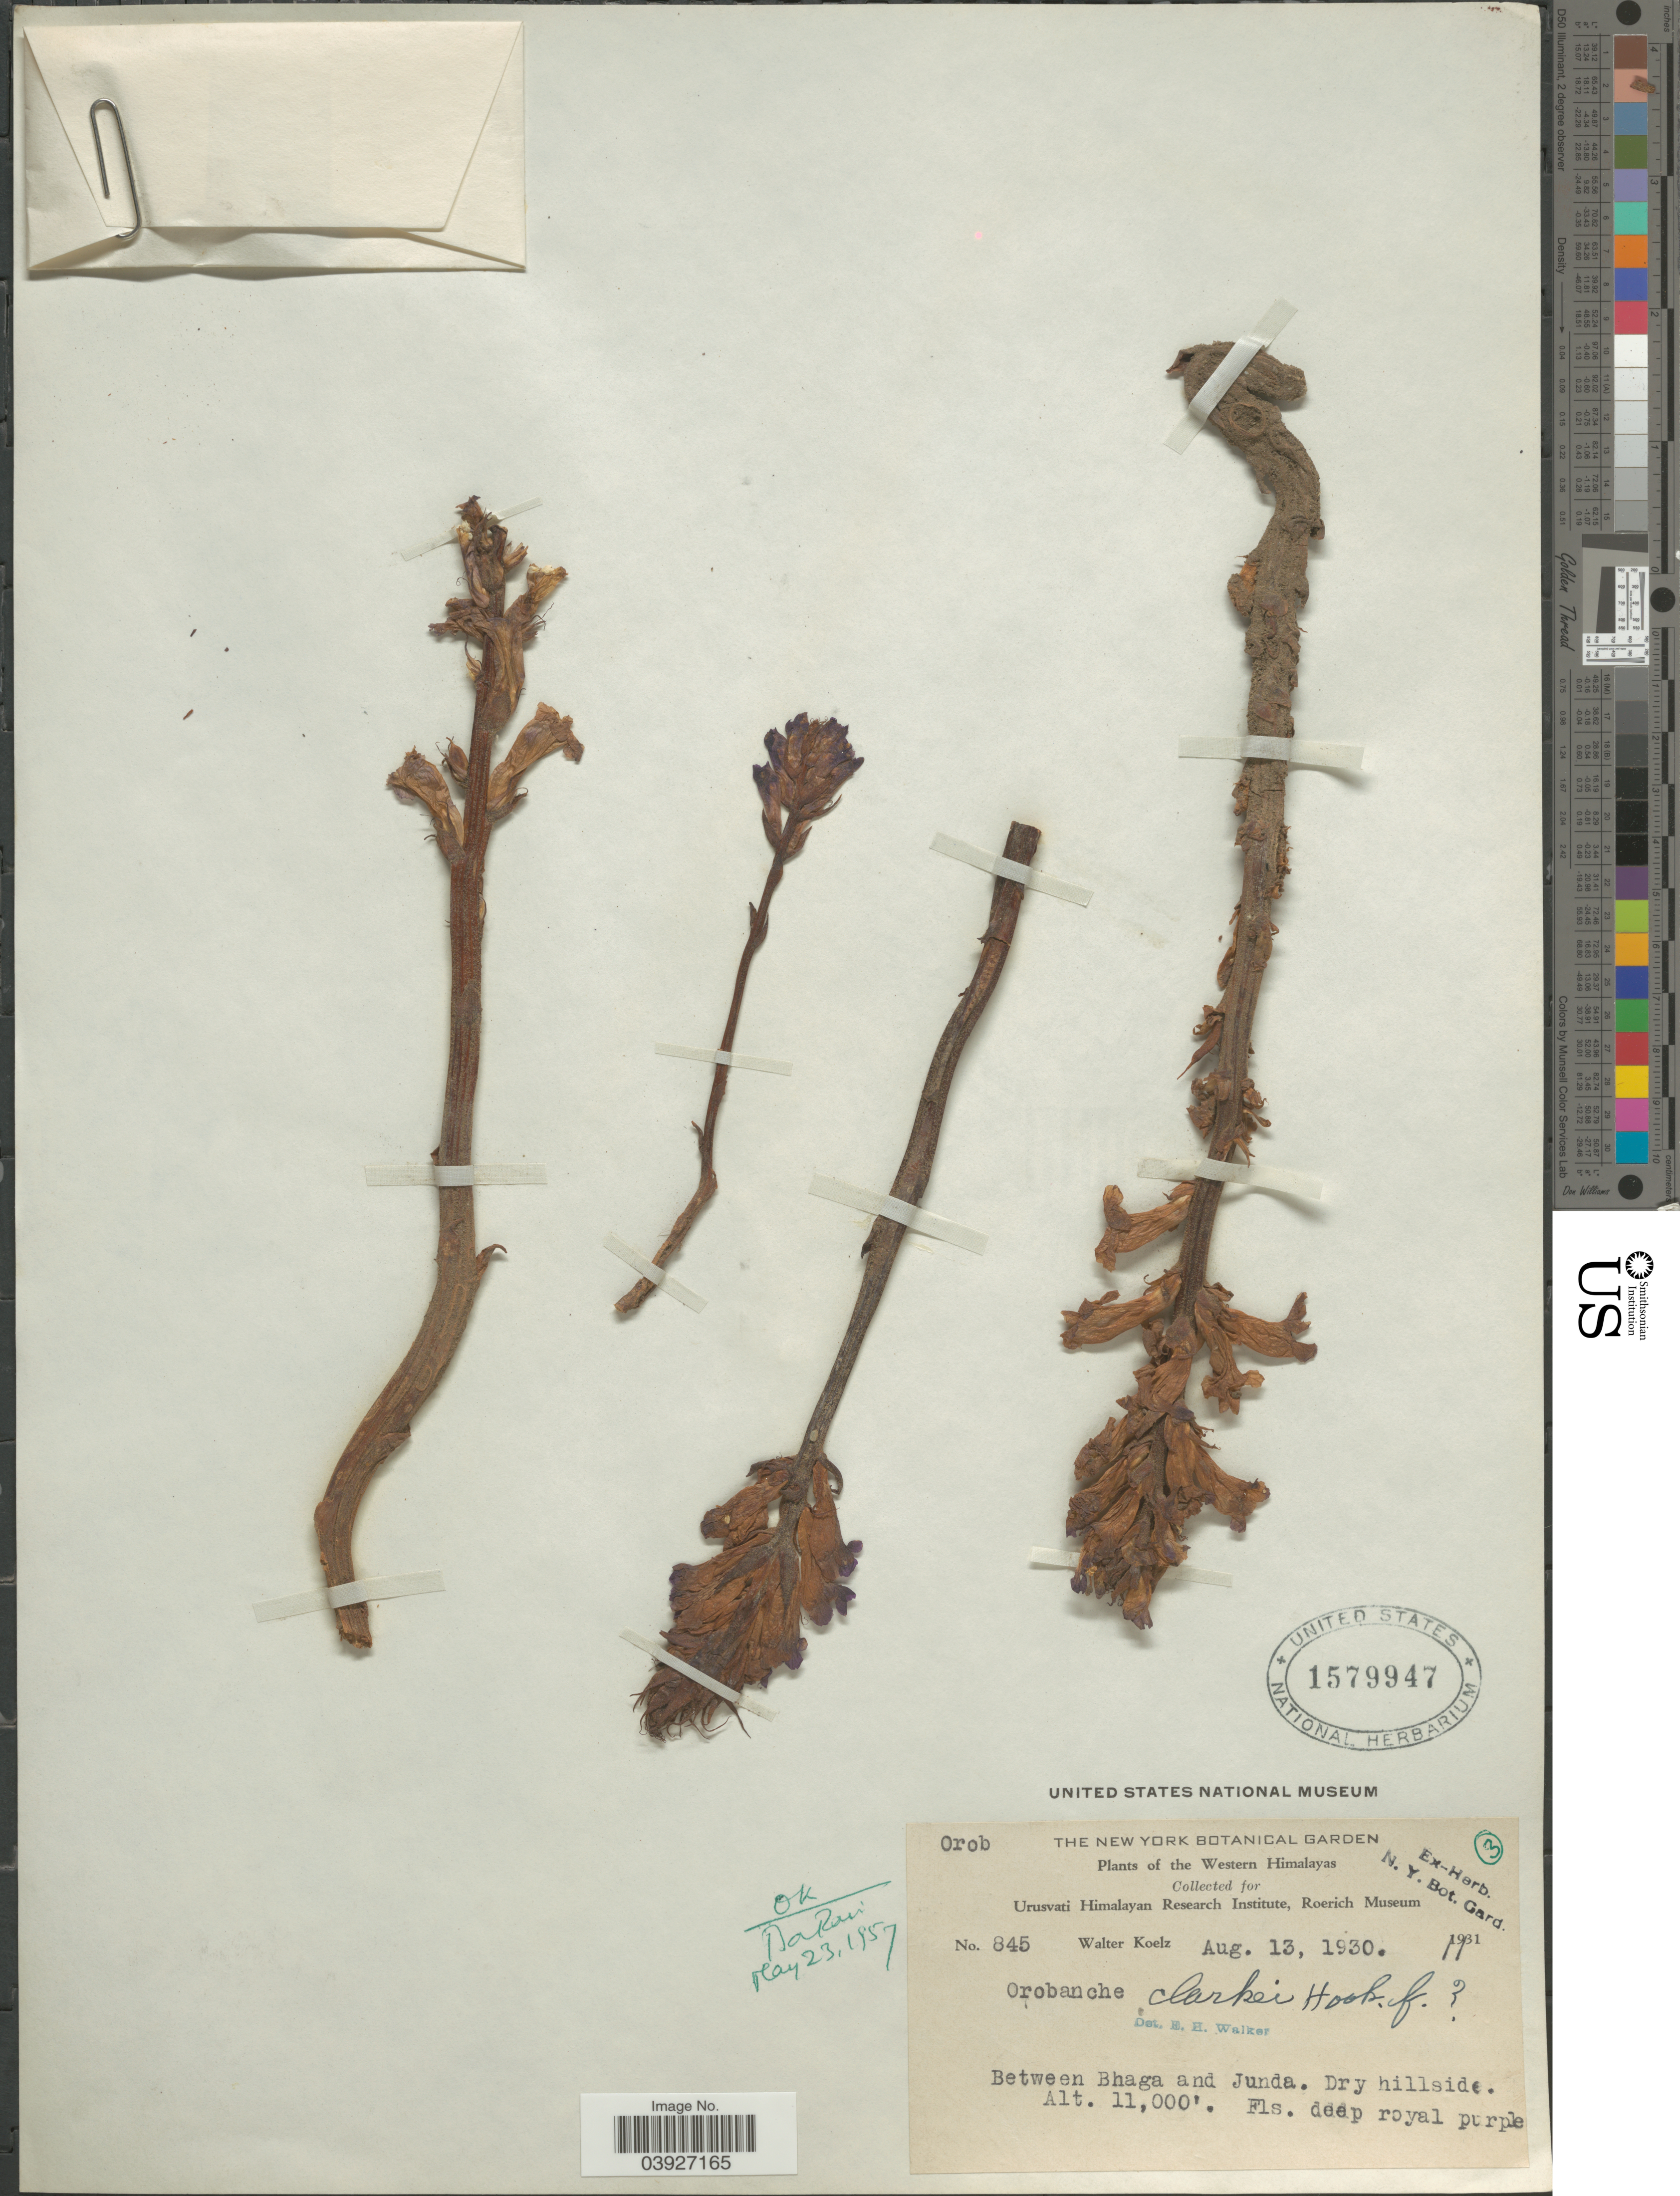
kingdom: Plantae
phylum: Tracheophyta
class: Magnoliopsida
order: Lamiales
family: Orobanchaceae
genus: Orobanche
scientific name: Orobanche clarkei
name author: Hook. f.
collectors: W. N. Koelz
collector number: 845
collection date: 1930-08-13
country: India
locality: Western Himalayas. Between Bhaga and Junda.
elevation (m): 3353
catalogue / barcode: US 1579947